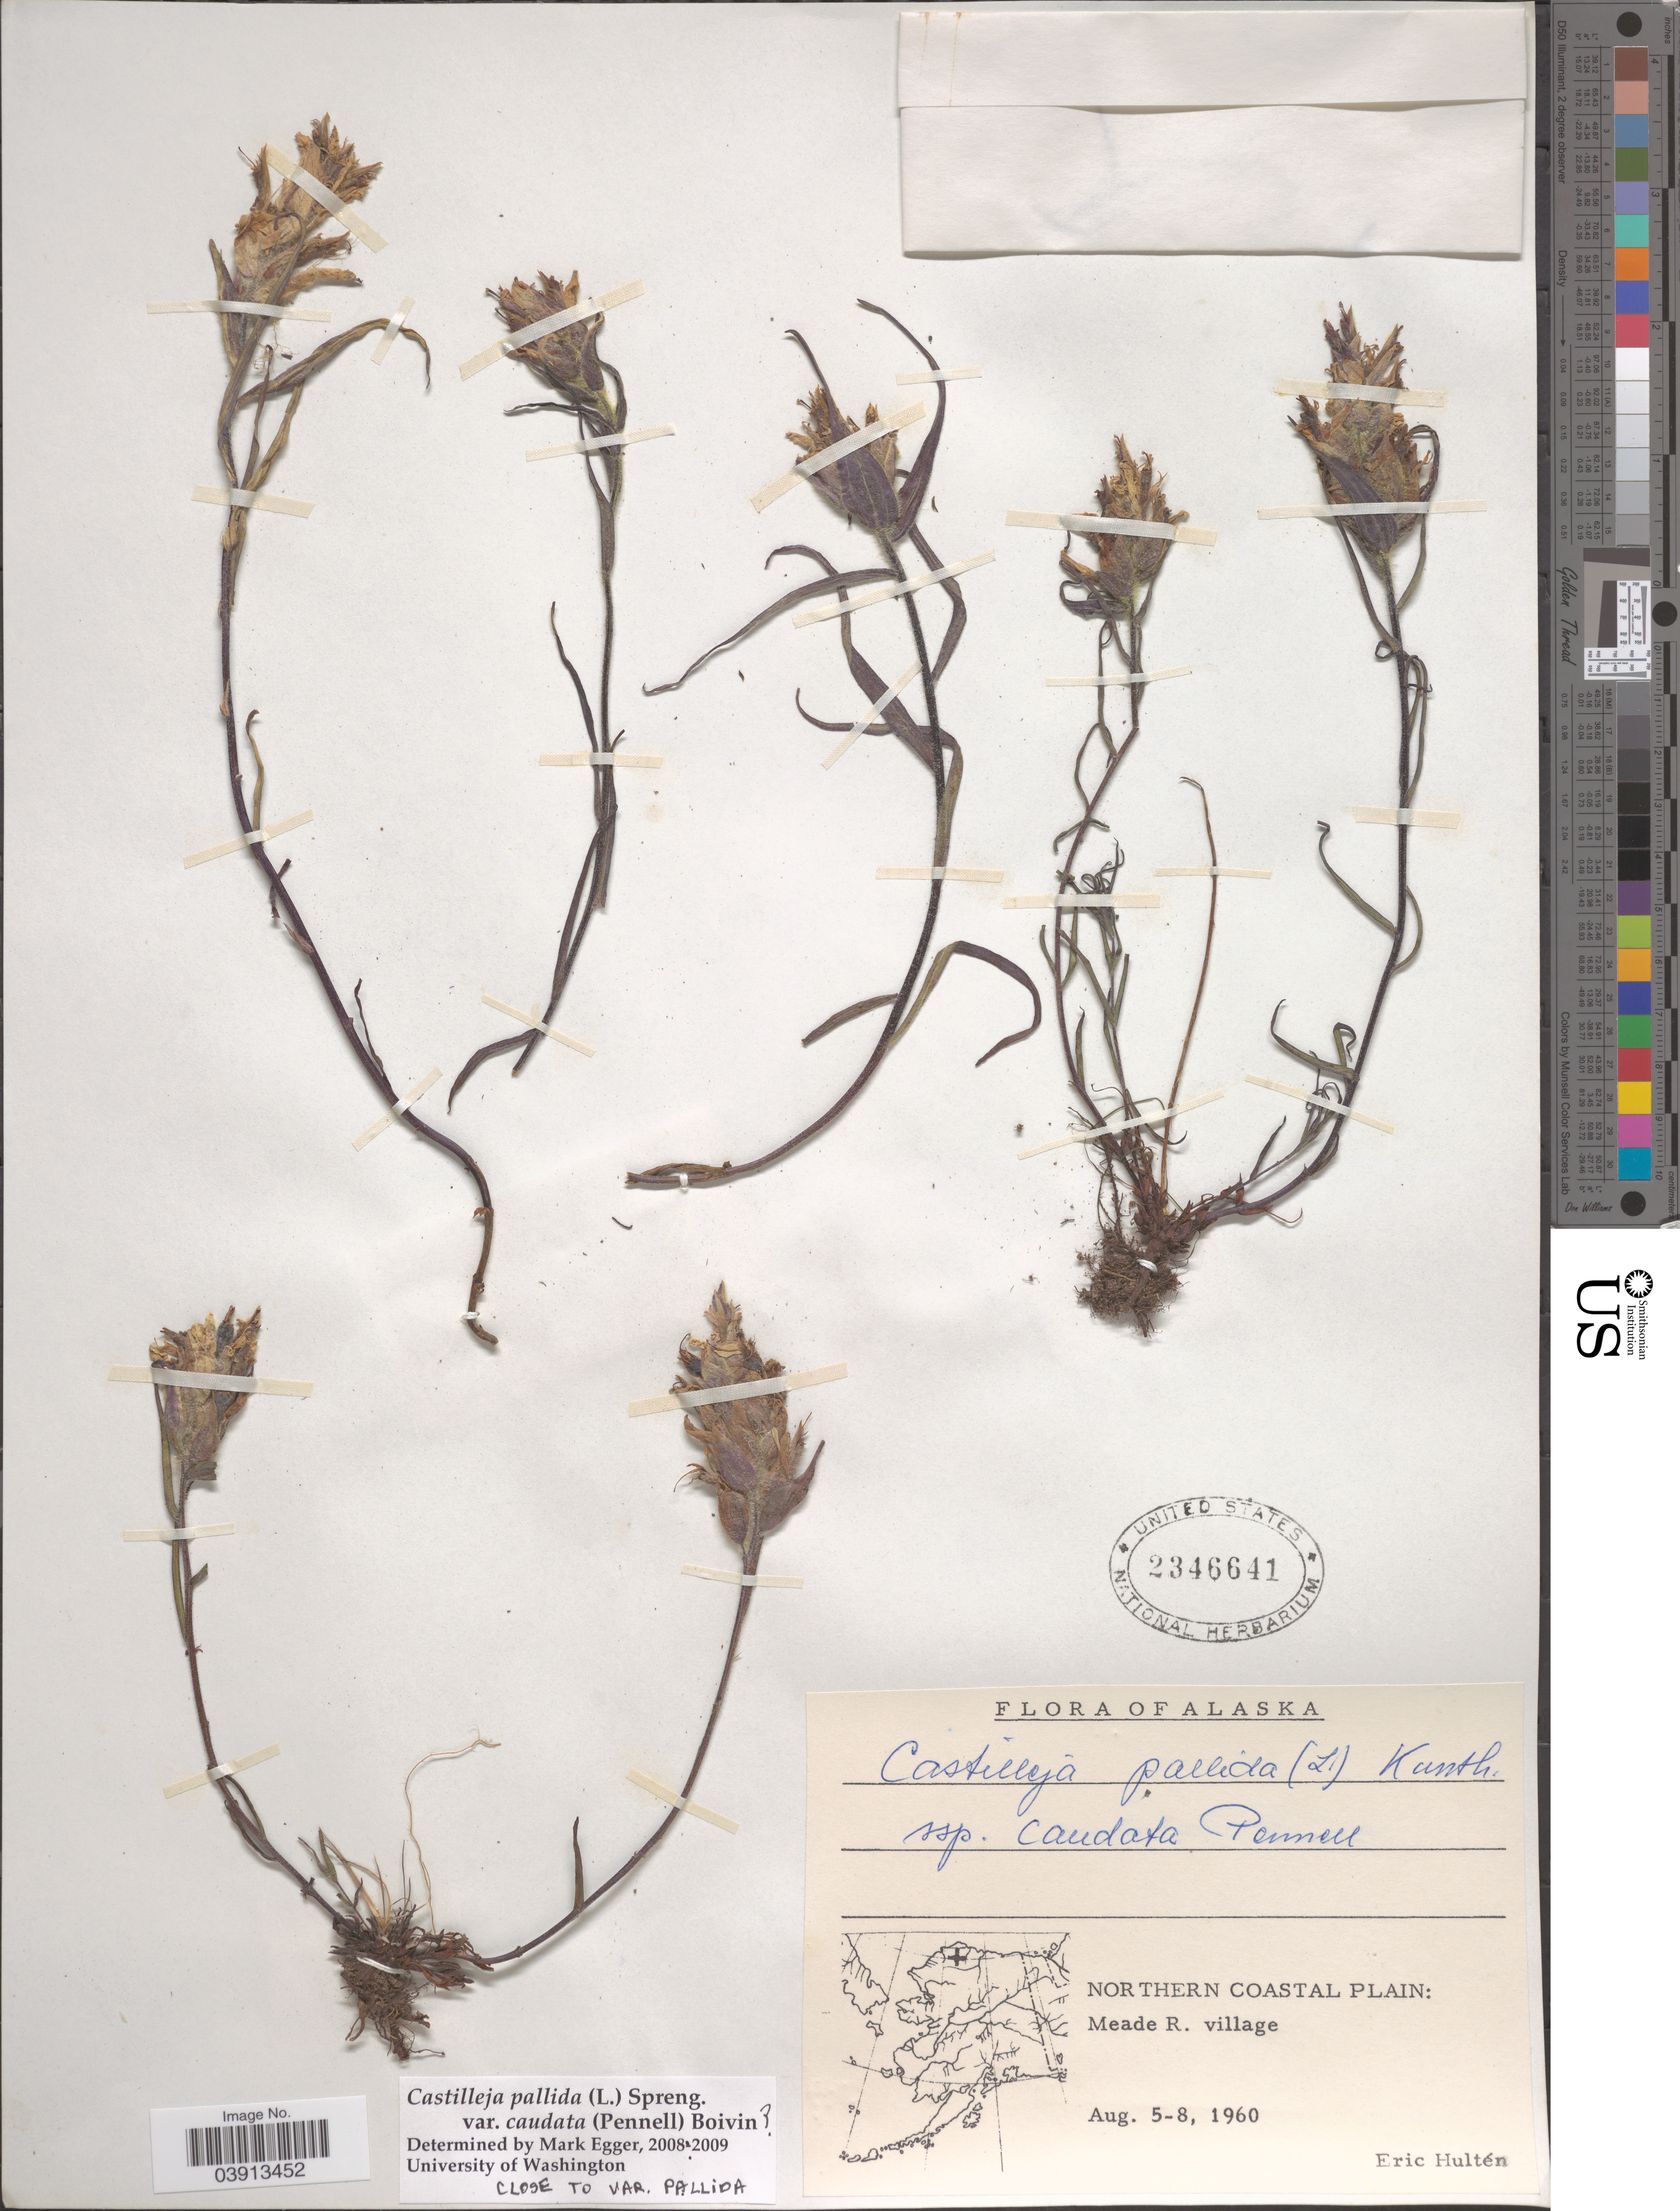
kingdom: Plantae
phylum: Tracheophyta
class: Magnoliopsida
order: Lamiales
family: Orobanchaceae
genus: Castilleja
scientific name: Castilleja pallida var. caudata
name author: (Pennell) B. Boivin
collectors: E. G. Hultén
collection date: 1960-08-05/1960-08-08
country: United States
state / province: Alaska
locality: Northern Coastal Plain: Meade R. village.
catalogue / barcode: US 2346641